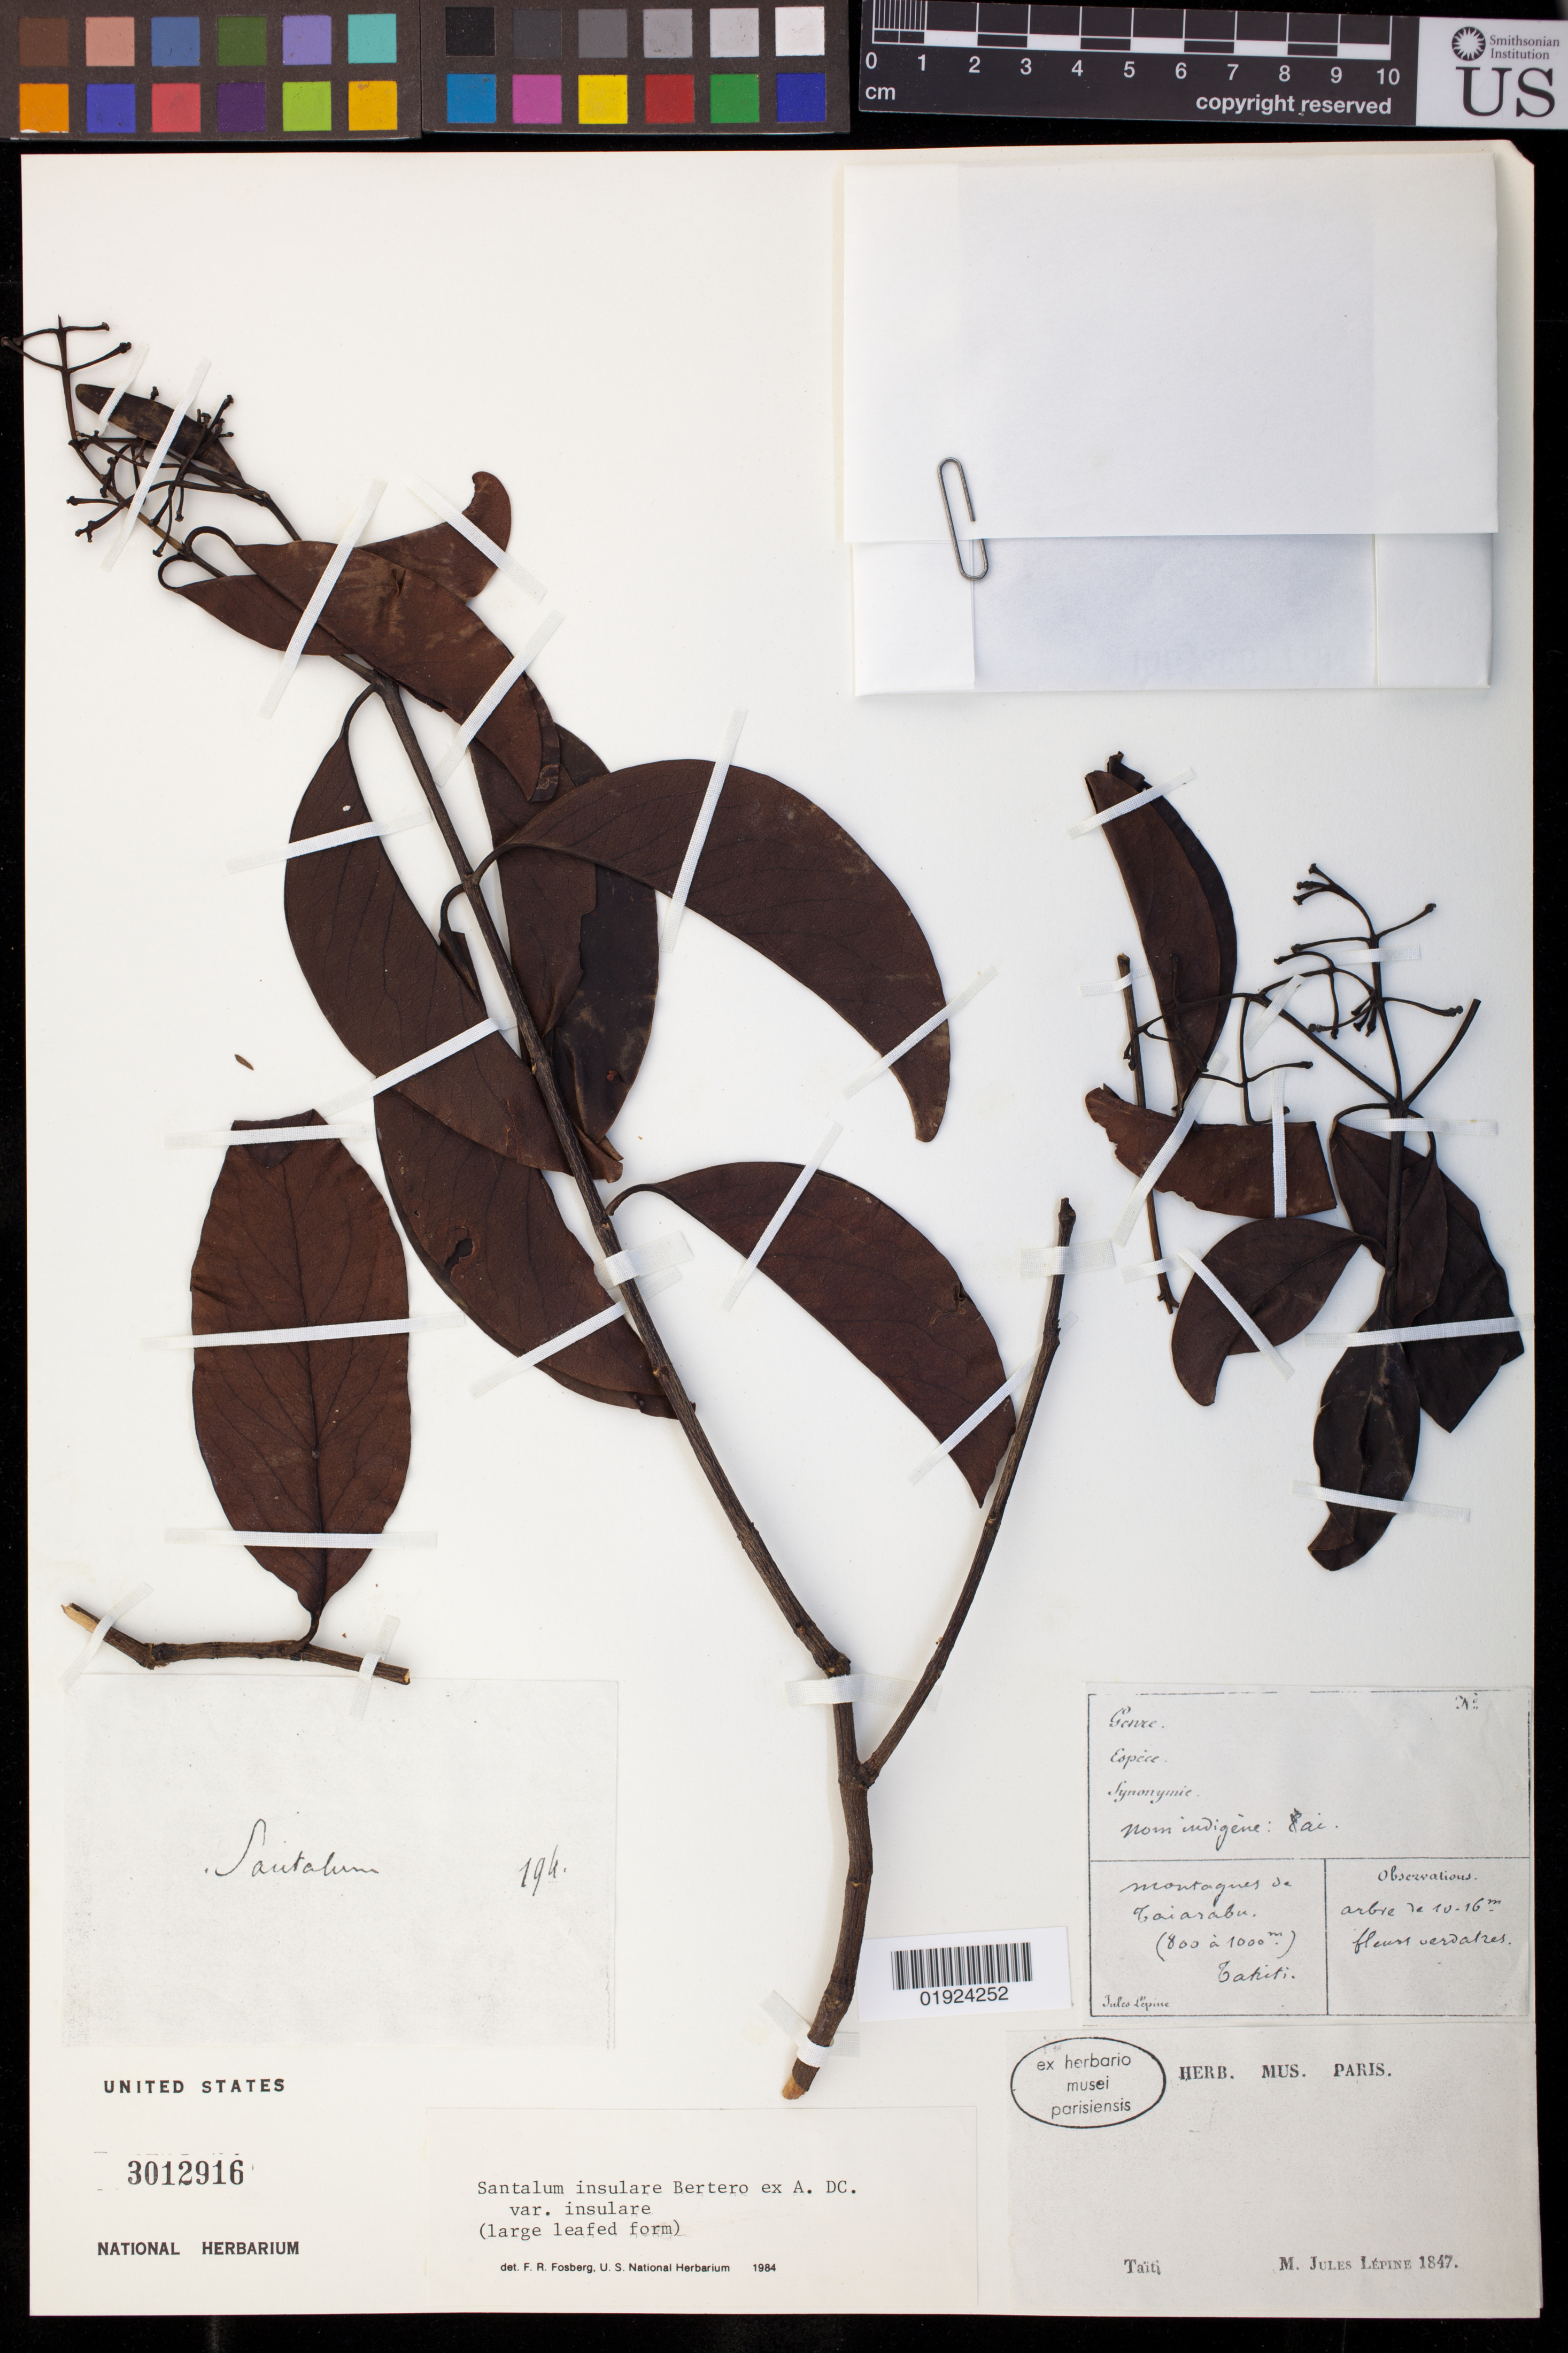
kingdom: Plantae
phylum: Tracheophyta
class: Magnoliopsida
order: Santalales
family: Santalaceae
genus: Santalum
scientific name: Santalum insulare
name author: Bertero ex A. DC.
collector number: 196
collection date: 1847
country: French Polynesia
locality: Montagnes de Taiarabu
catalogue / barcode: US 3012916